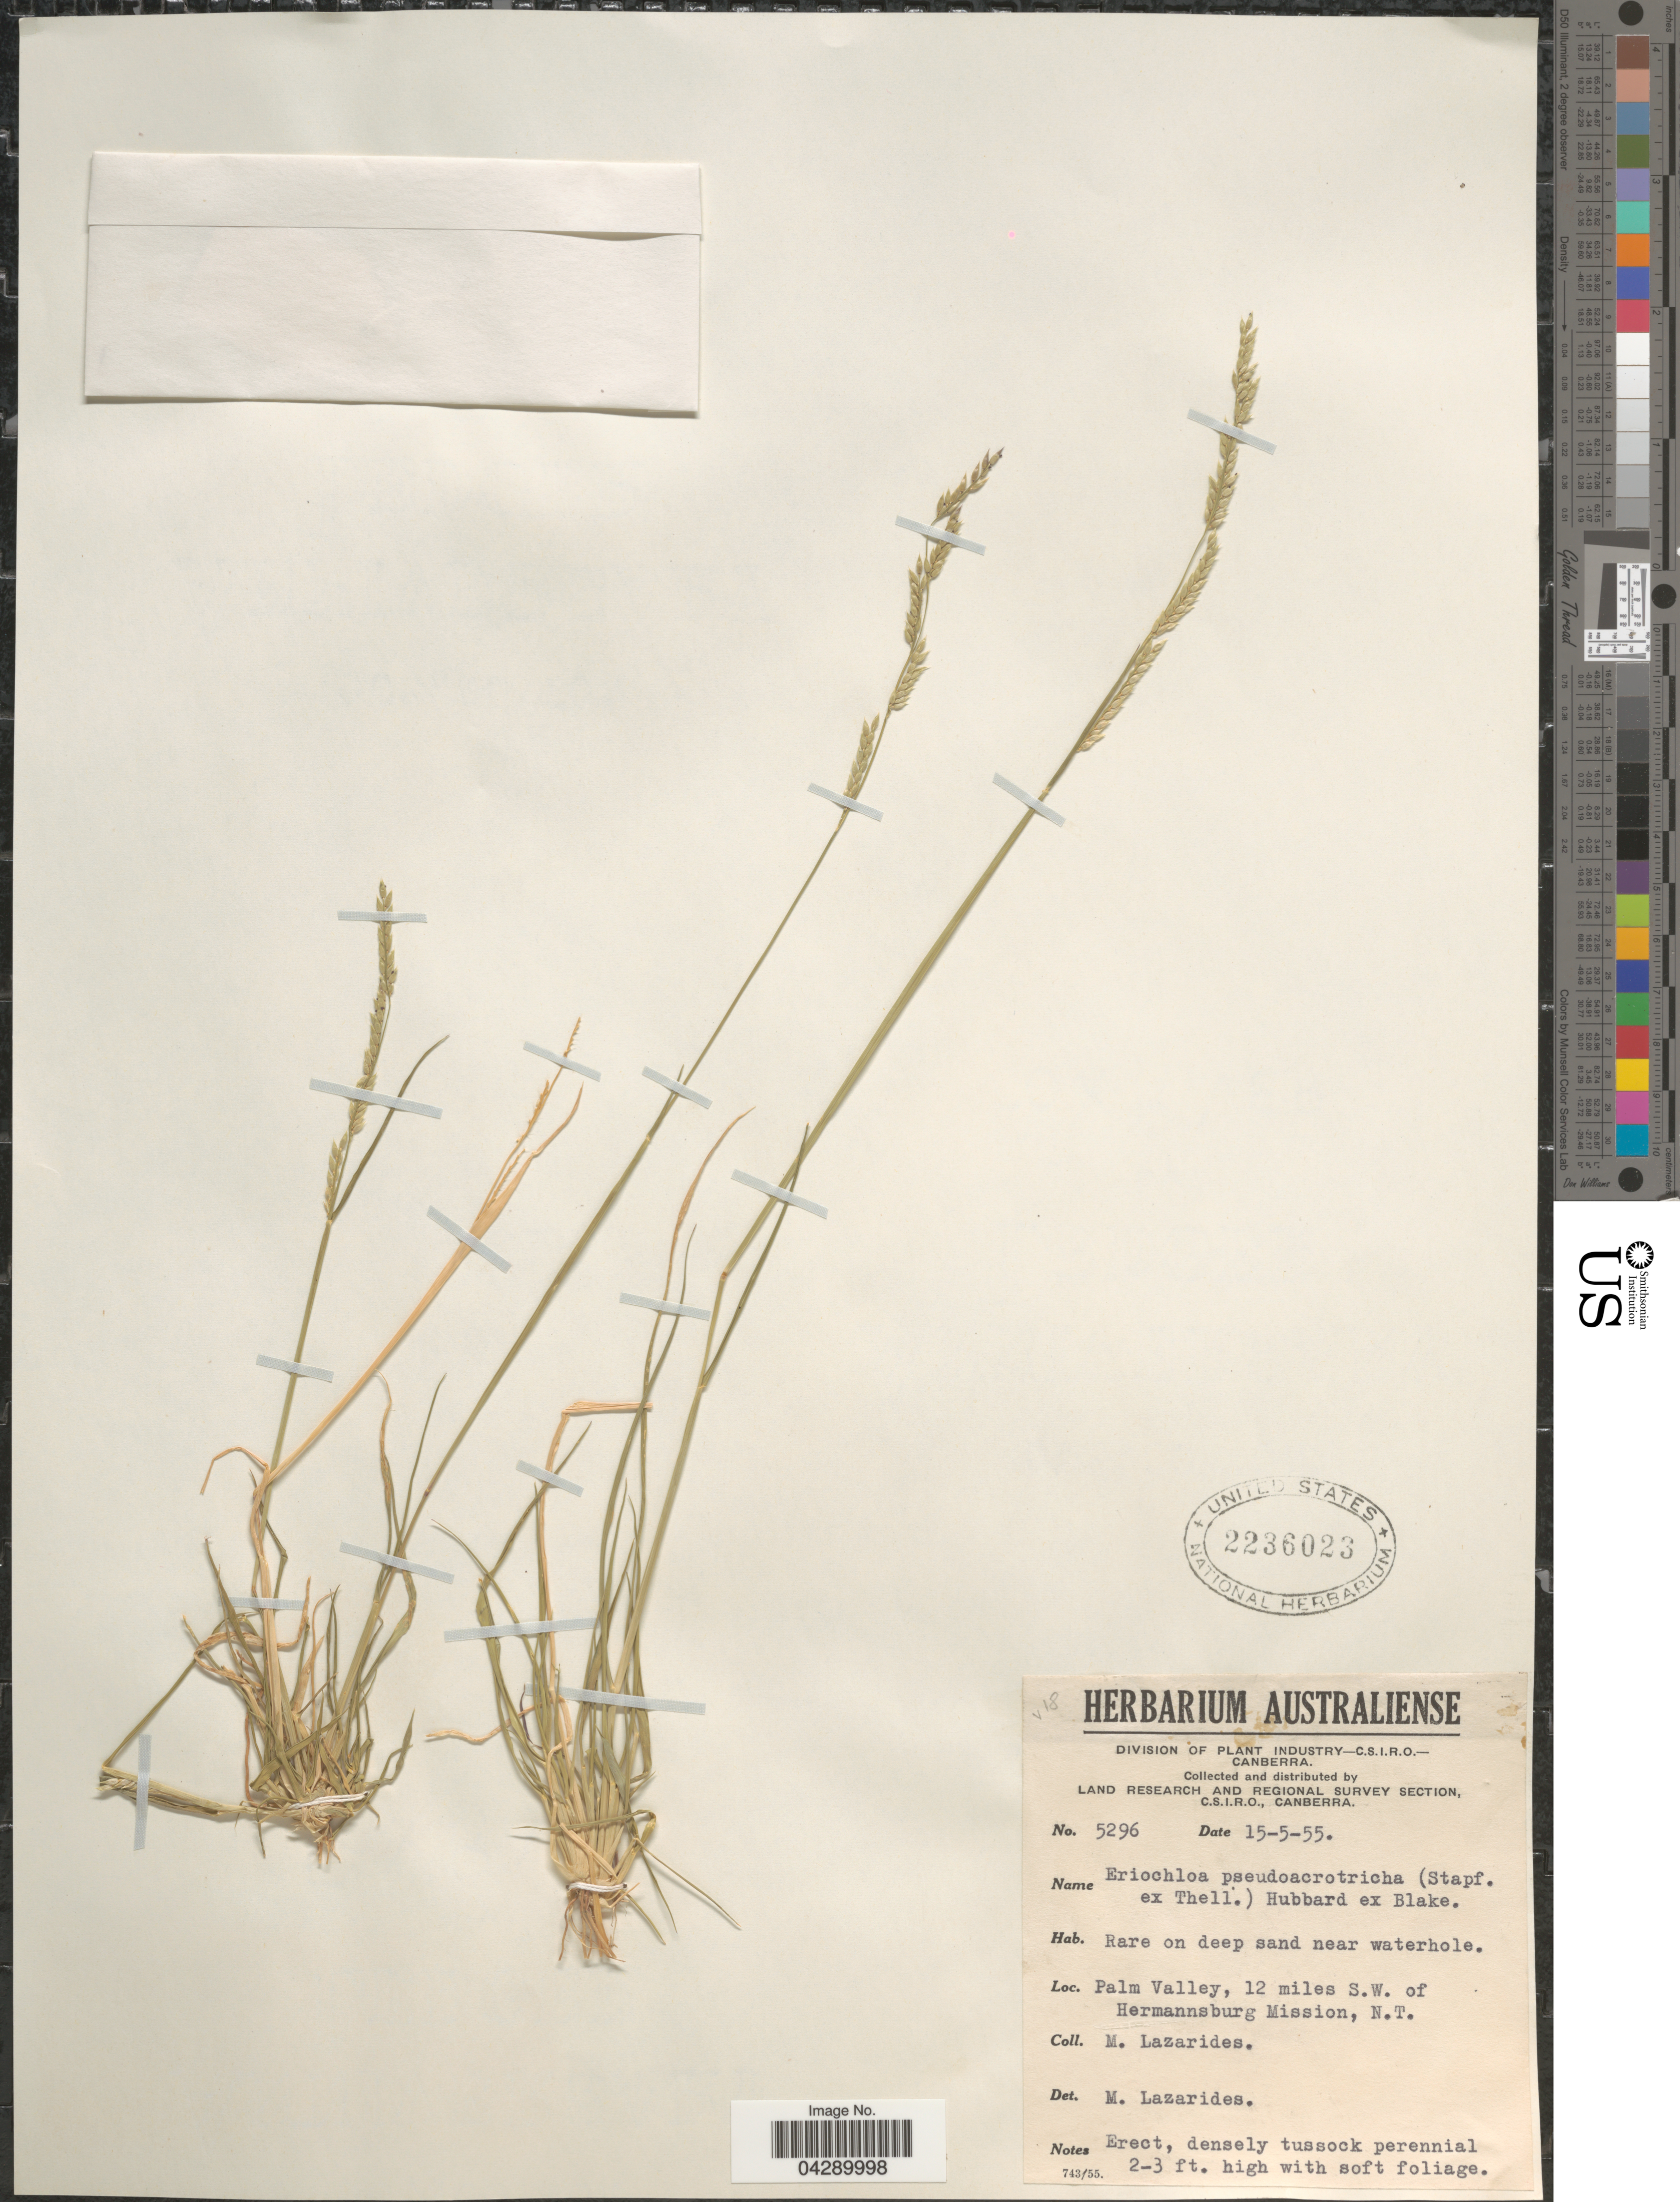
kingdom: Plantae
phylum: Tracheophyta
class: Liliopsida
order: Poales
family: Poaceae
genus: Eriochloa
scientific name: Eriochloa pseudoacrotricha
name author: (Stapf & Thell.) J.M. Black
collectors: M. Lazarides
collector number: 5296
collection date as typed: Transcribed d/m/y: 15/5/55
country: Australia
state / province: Northern Territory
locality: Palm Valley, 12 miles S.W. of Hermannsburg Mission.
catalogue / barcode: US 2236023